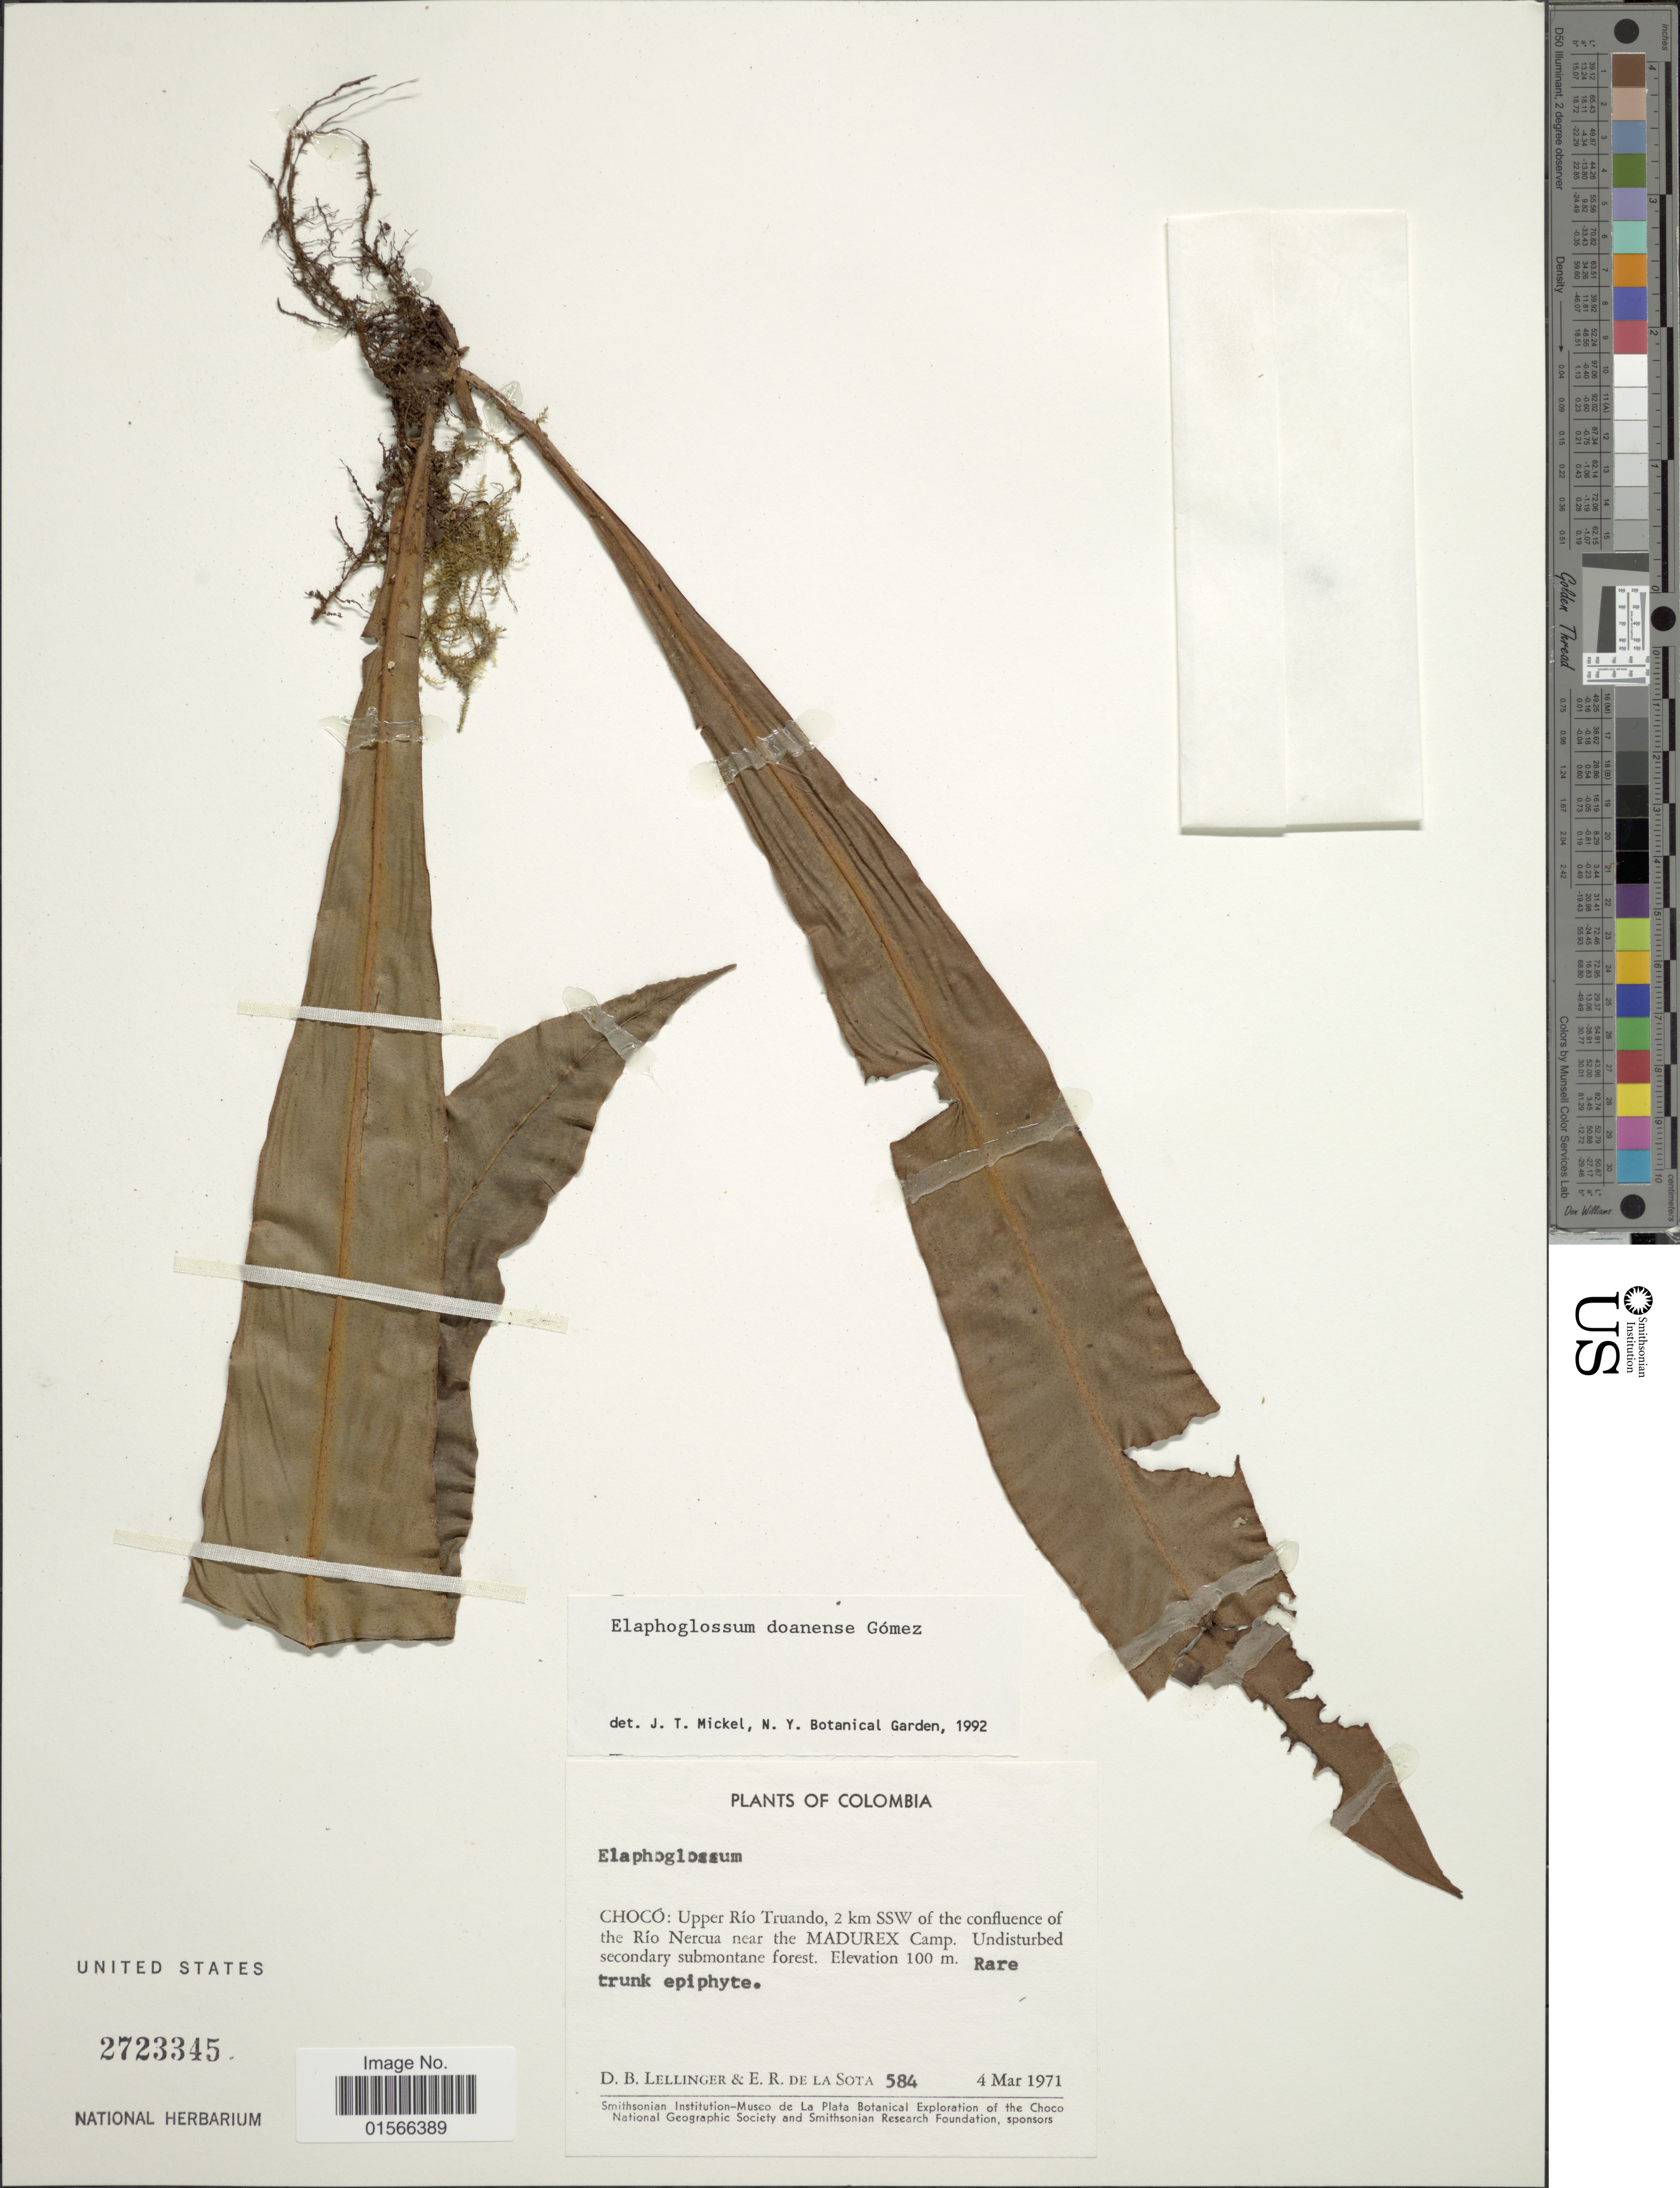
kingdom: Plantae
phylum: Tracheophyta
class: Polypodiopsida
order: Polypodiales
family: Dryopteridaceae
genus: Elaphoglossum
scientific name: Elaphoglossum doanense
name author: L.D. Gómez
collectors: D. B. Lellinger & E. R. de la Sota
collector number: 584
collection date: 1971-03-04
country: Colombia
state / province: Chocó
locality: Upper Río Truando, 2 km SSW of the confluence of the Río Nercua near the MADUREX Camp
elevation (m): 100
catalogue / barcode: US 2723345